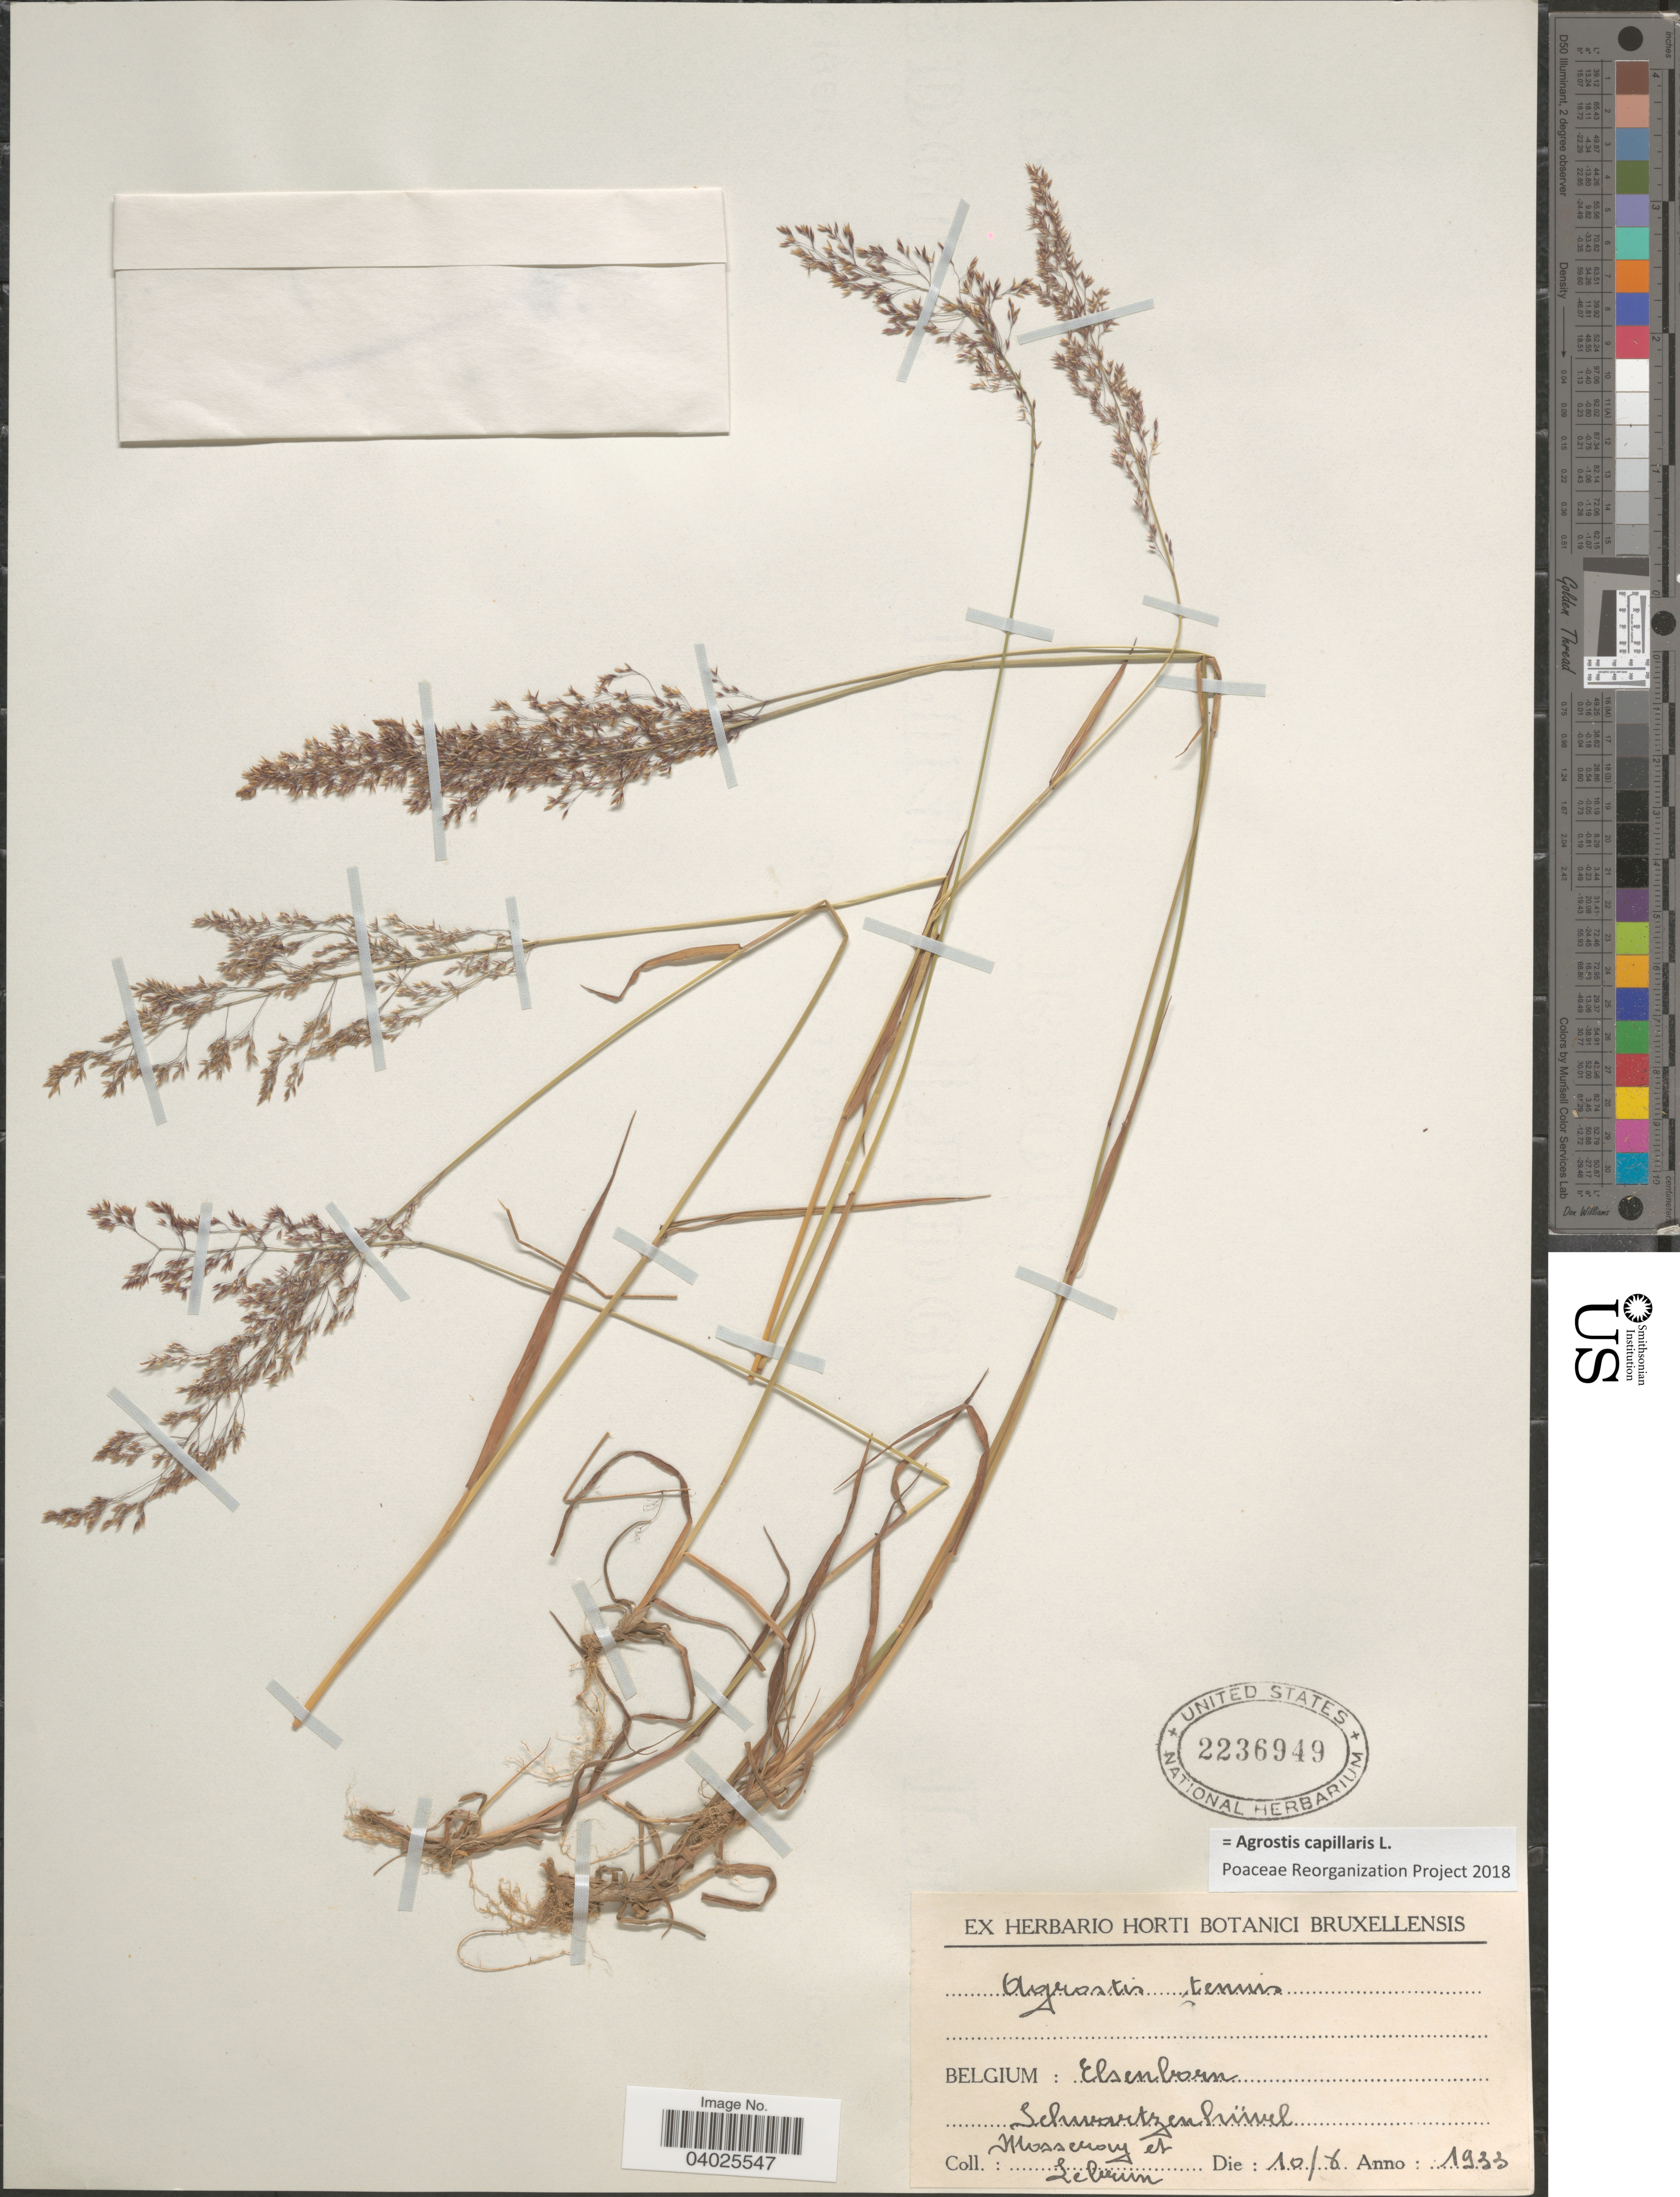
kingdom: Plantae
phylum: Tracheophyta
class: Liliopsida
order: Poales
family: Poaceae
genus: Agrostis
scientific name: Agrostis capillaris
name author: L.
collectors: Mosseray & J.A. Lebrun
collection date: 1933-08-10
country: Belgium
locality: Elsenborn. Schwartzenhüvel.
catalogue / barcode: US 2236949